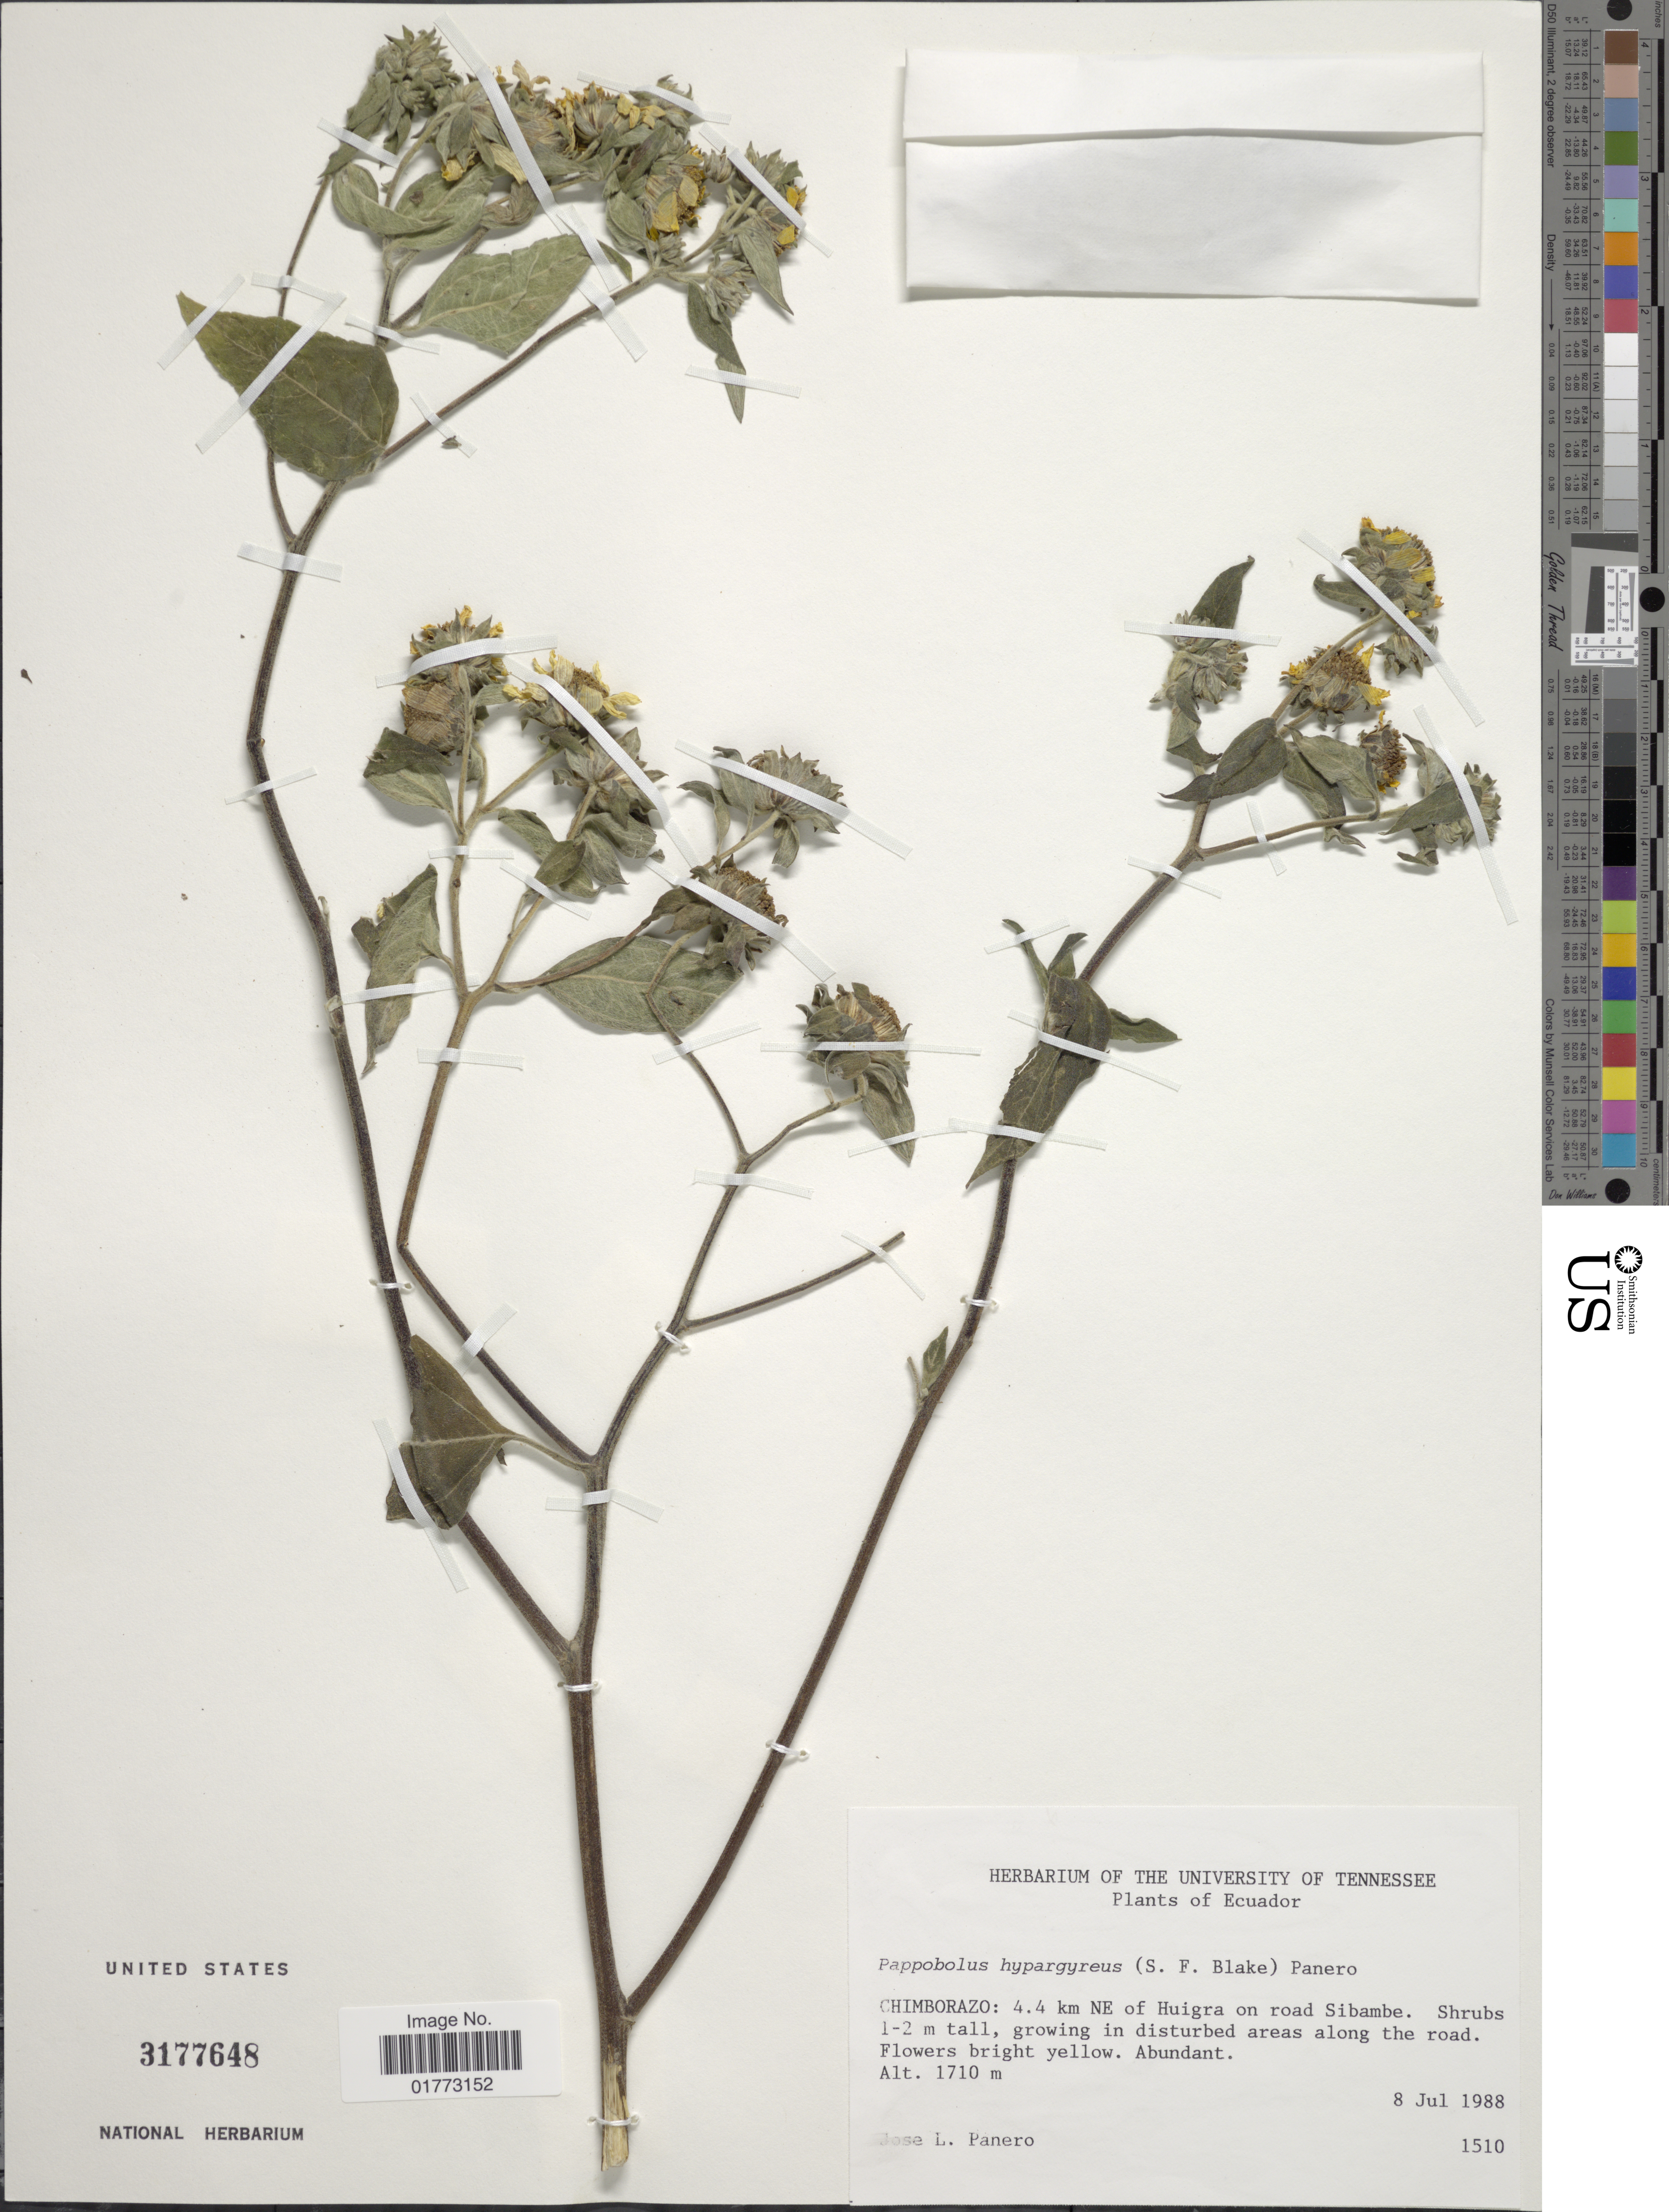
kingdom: Plantae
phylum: Tracheophyta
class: Magnoliopsida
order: Asterales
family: Asteraceae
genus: Pappobolus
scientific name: Pappobolus hypargyreus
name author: (S.F. Blake) Panero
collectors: J. L. Panero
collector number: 1510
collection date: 1988-07-08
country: Ecuador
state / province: Chimborazo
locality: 4.4 km NE of Huigra on road Sibambe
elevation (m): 1710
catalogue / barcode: US 3177648